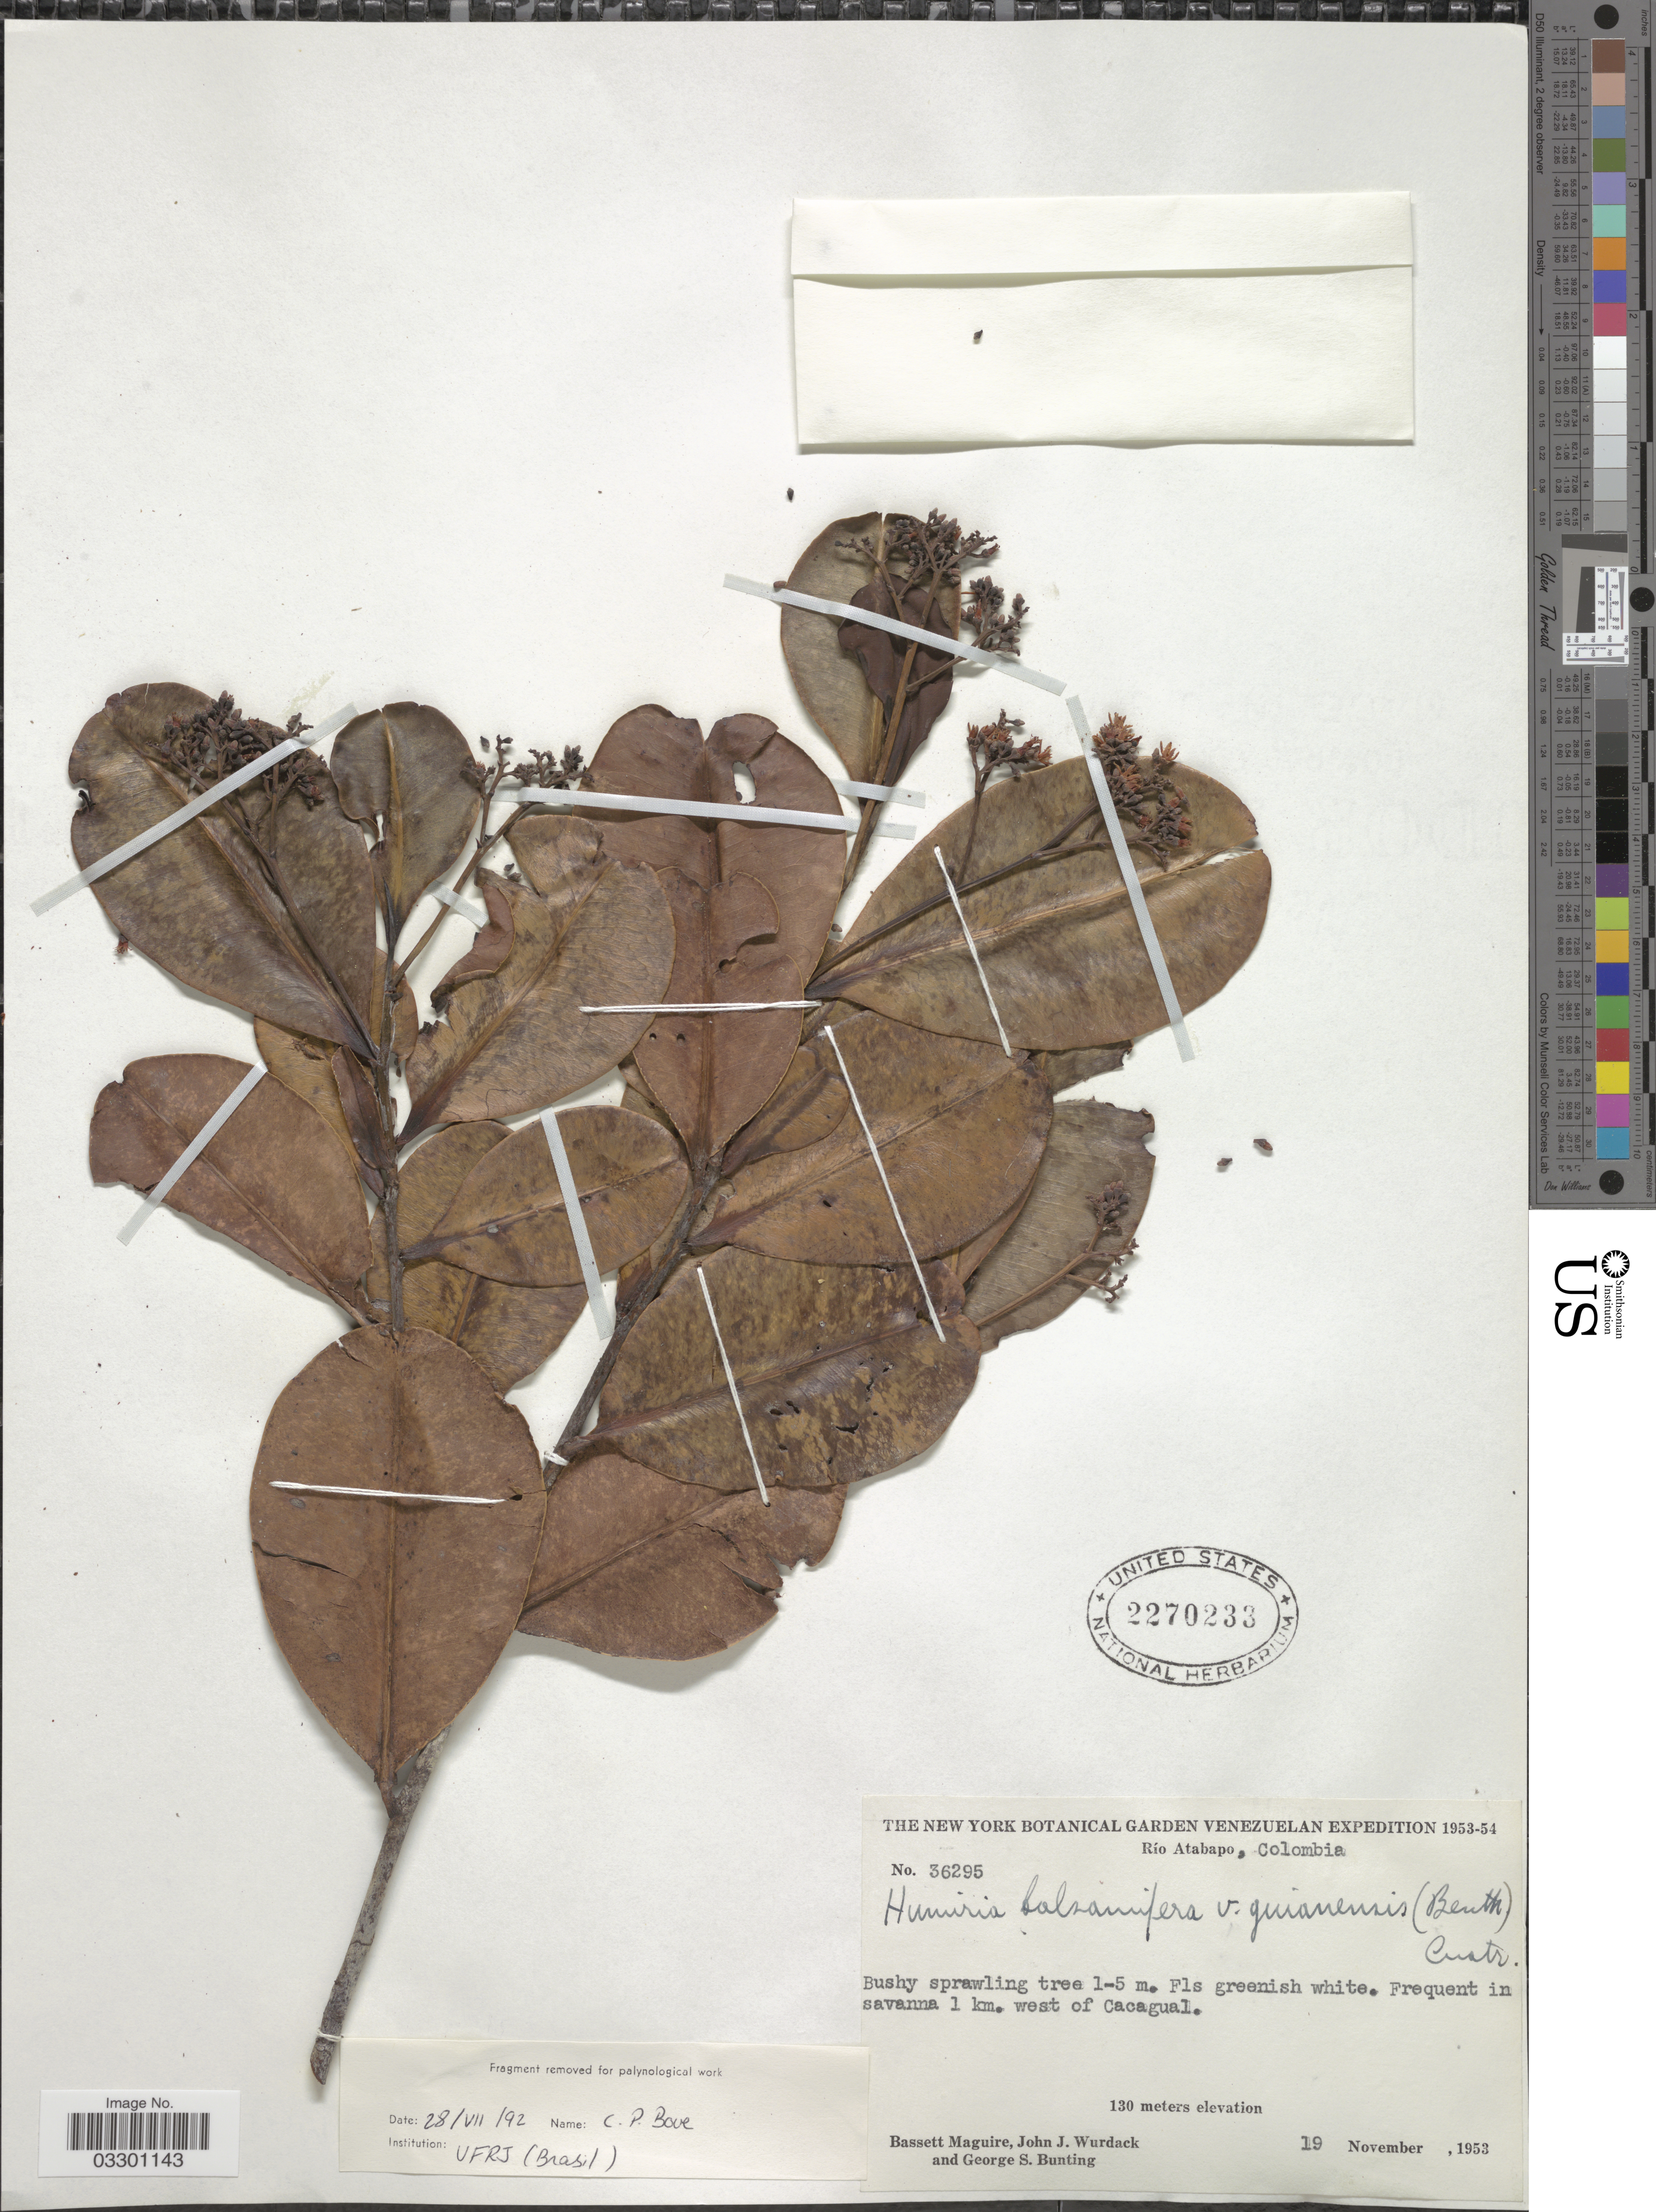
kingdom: Plantae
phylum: Tracheophyta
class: Magnoliopsida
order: Malpighiales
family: Humiriaceae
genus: Humiria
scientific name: Humiria balsamifera var. guianensis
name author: (Benth.) Cuatrec.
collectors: B. Maguire, J. J. Wurdack & G. S. Bunting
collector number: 36295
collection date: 1953-11-19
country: Colombia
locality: Río Atabapo. Frequent in savanna 1 km. west of Cacagual.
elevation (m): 130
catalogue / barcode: US 2270233